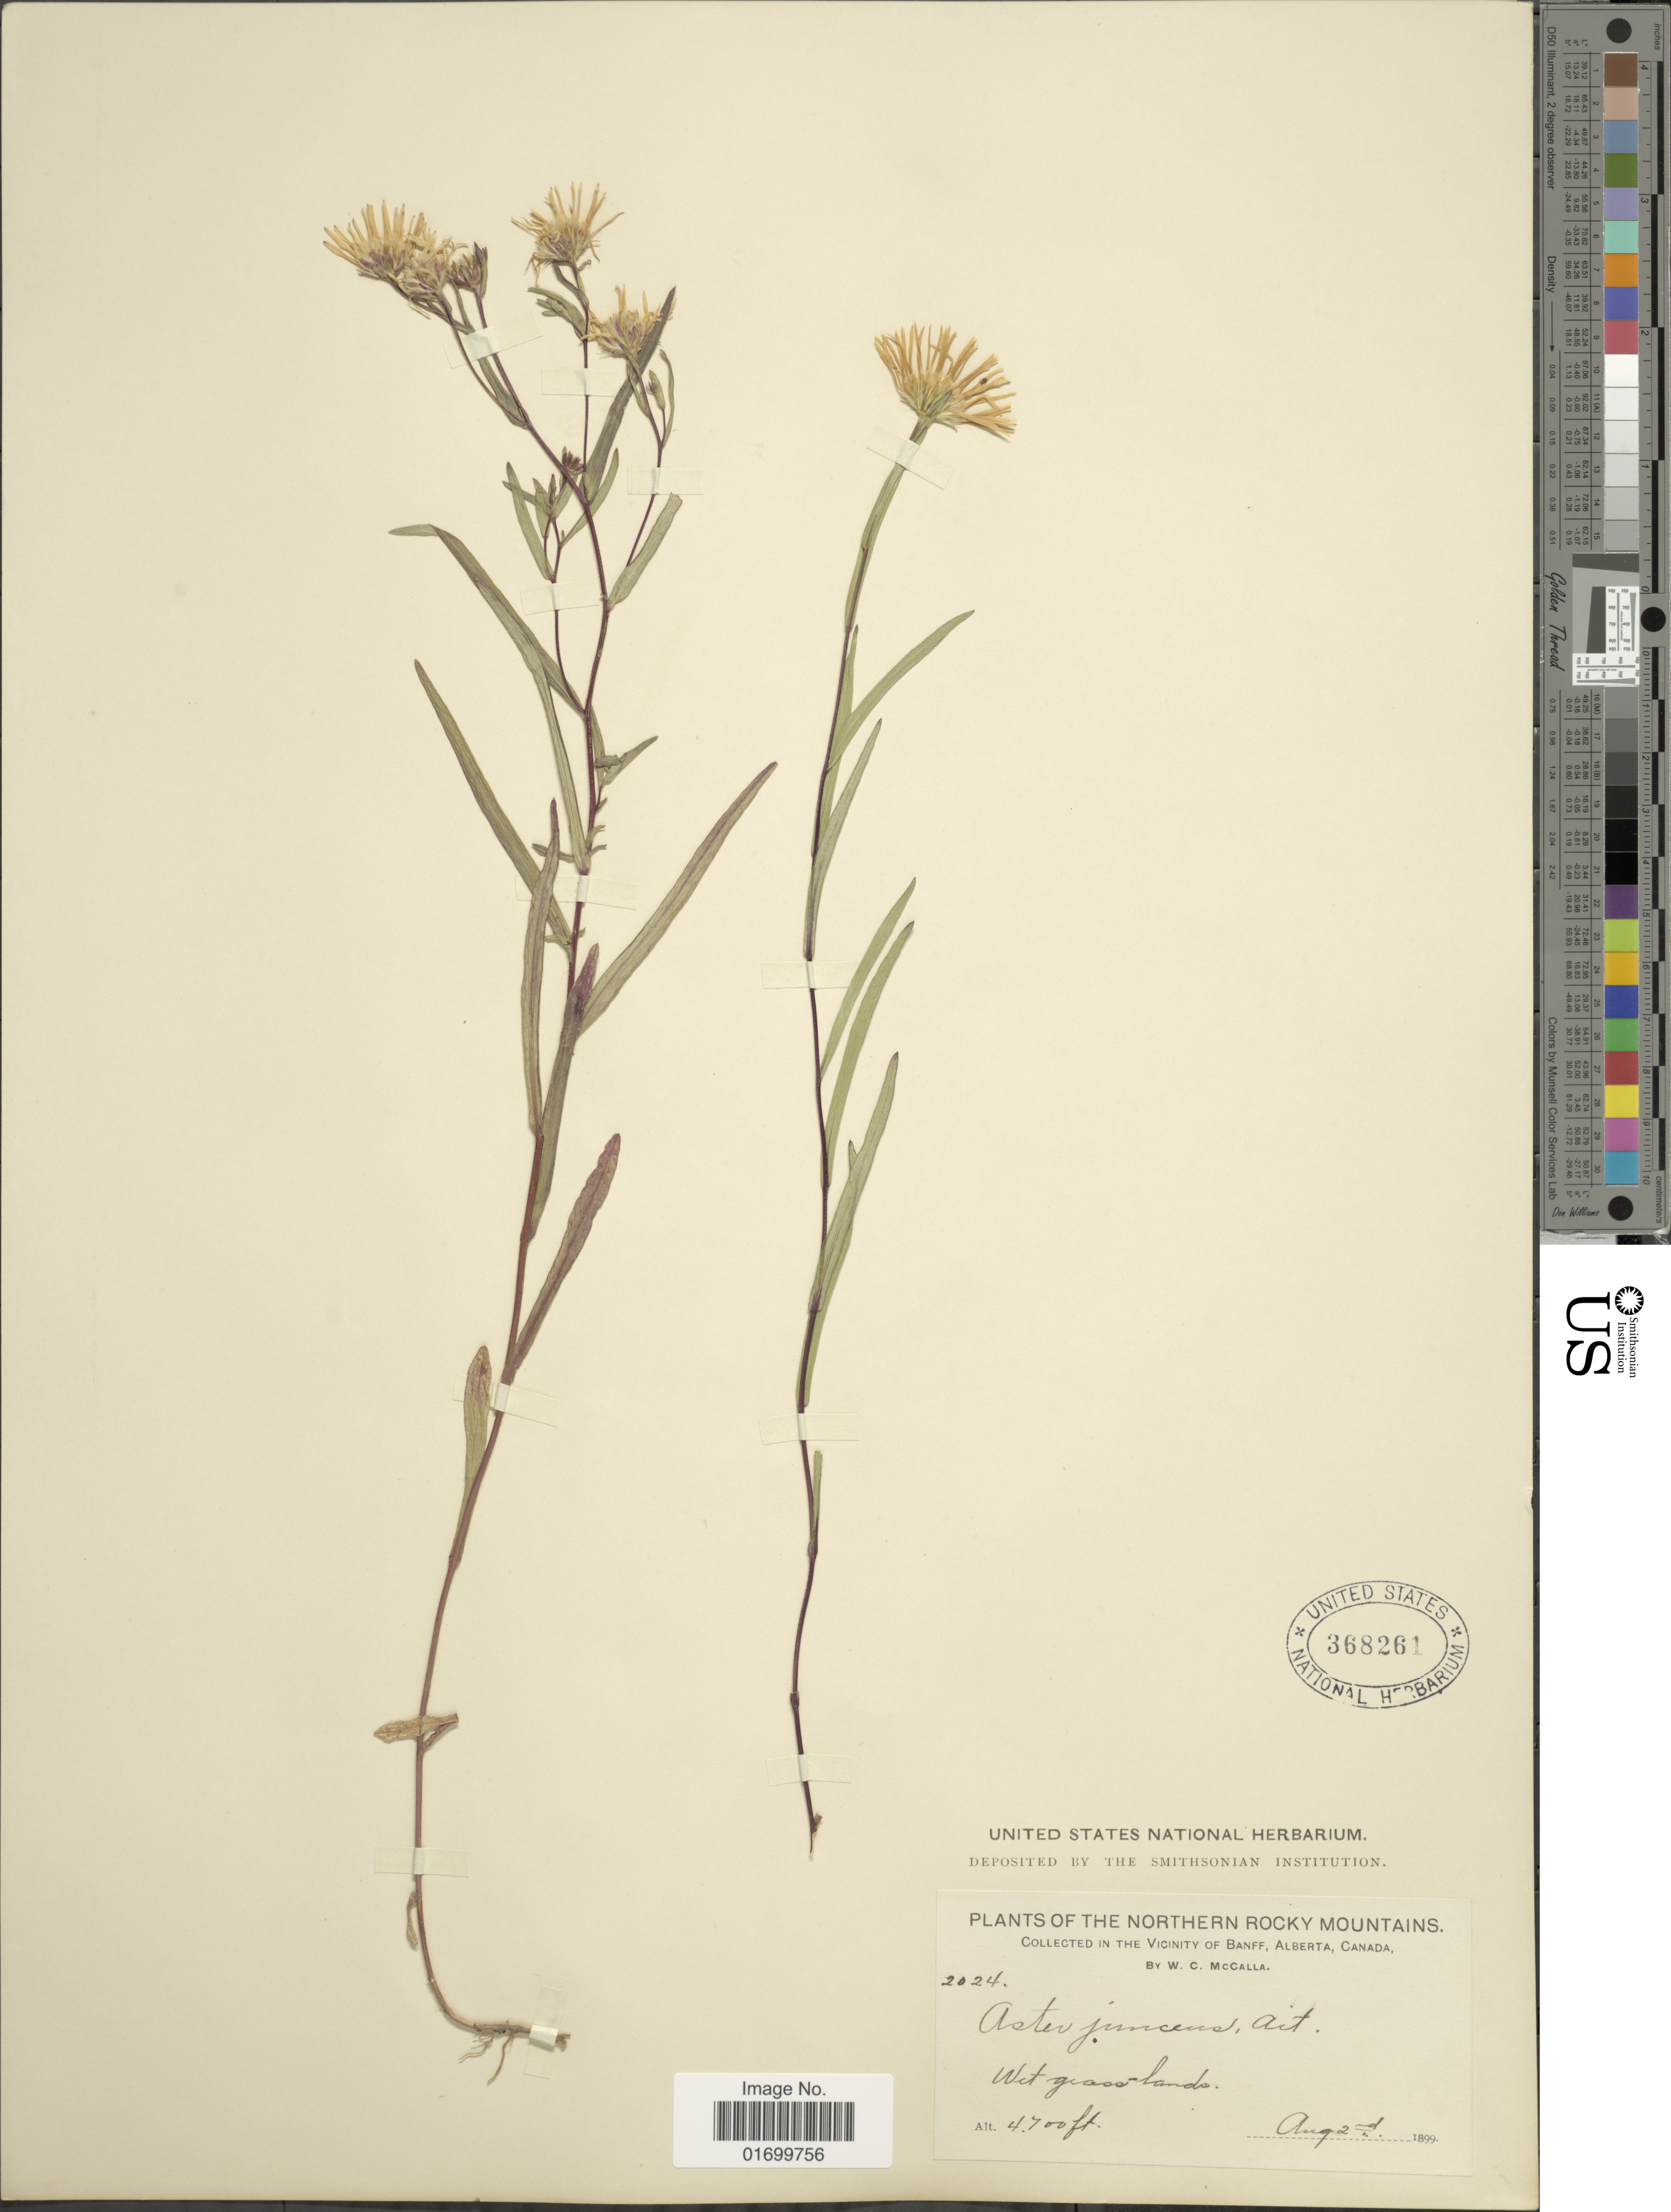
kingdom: Plantae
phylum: Tracheophyta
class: Magnoliopsida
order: Asterales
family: Asteraceae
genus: Symphyotrichum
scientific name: Symphyotrichum boreale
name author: (Torr. & A. Gray) Á. Löve & D. Löve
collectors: W. McCalla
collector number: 2024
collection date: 1899-08-02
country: Canada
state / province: Alberta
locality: In the Vicinity of Banff, Alberta.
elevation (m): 1433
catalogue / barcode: US 368261